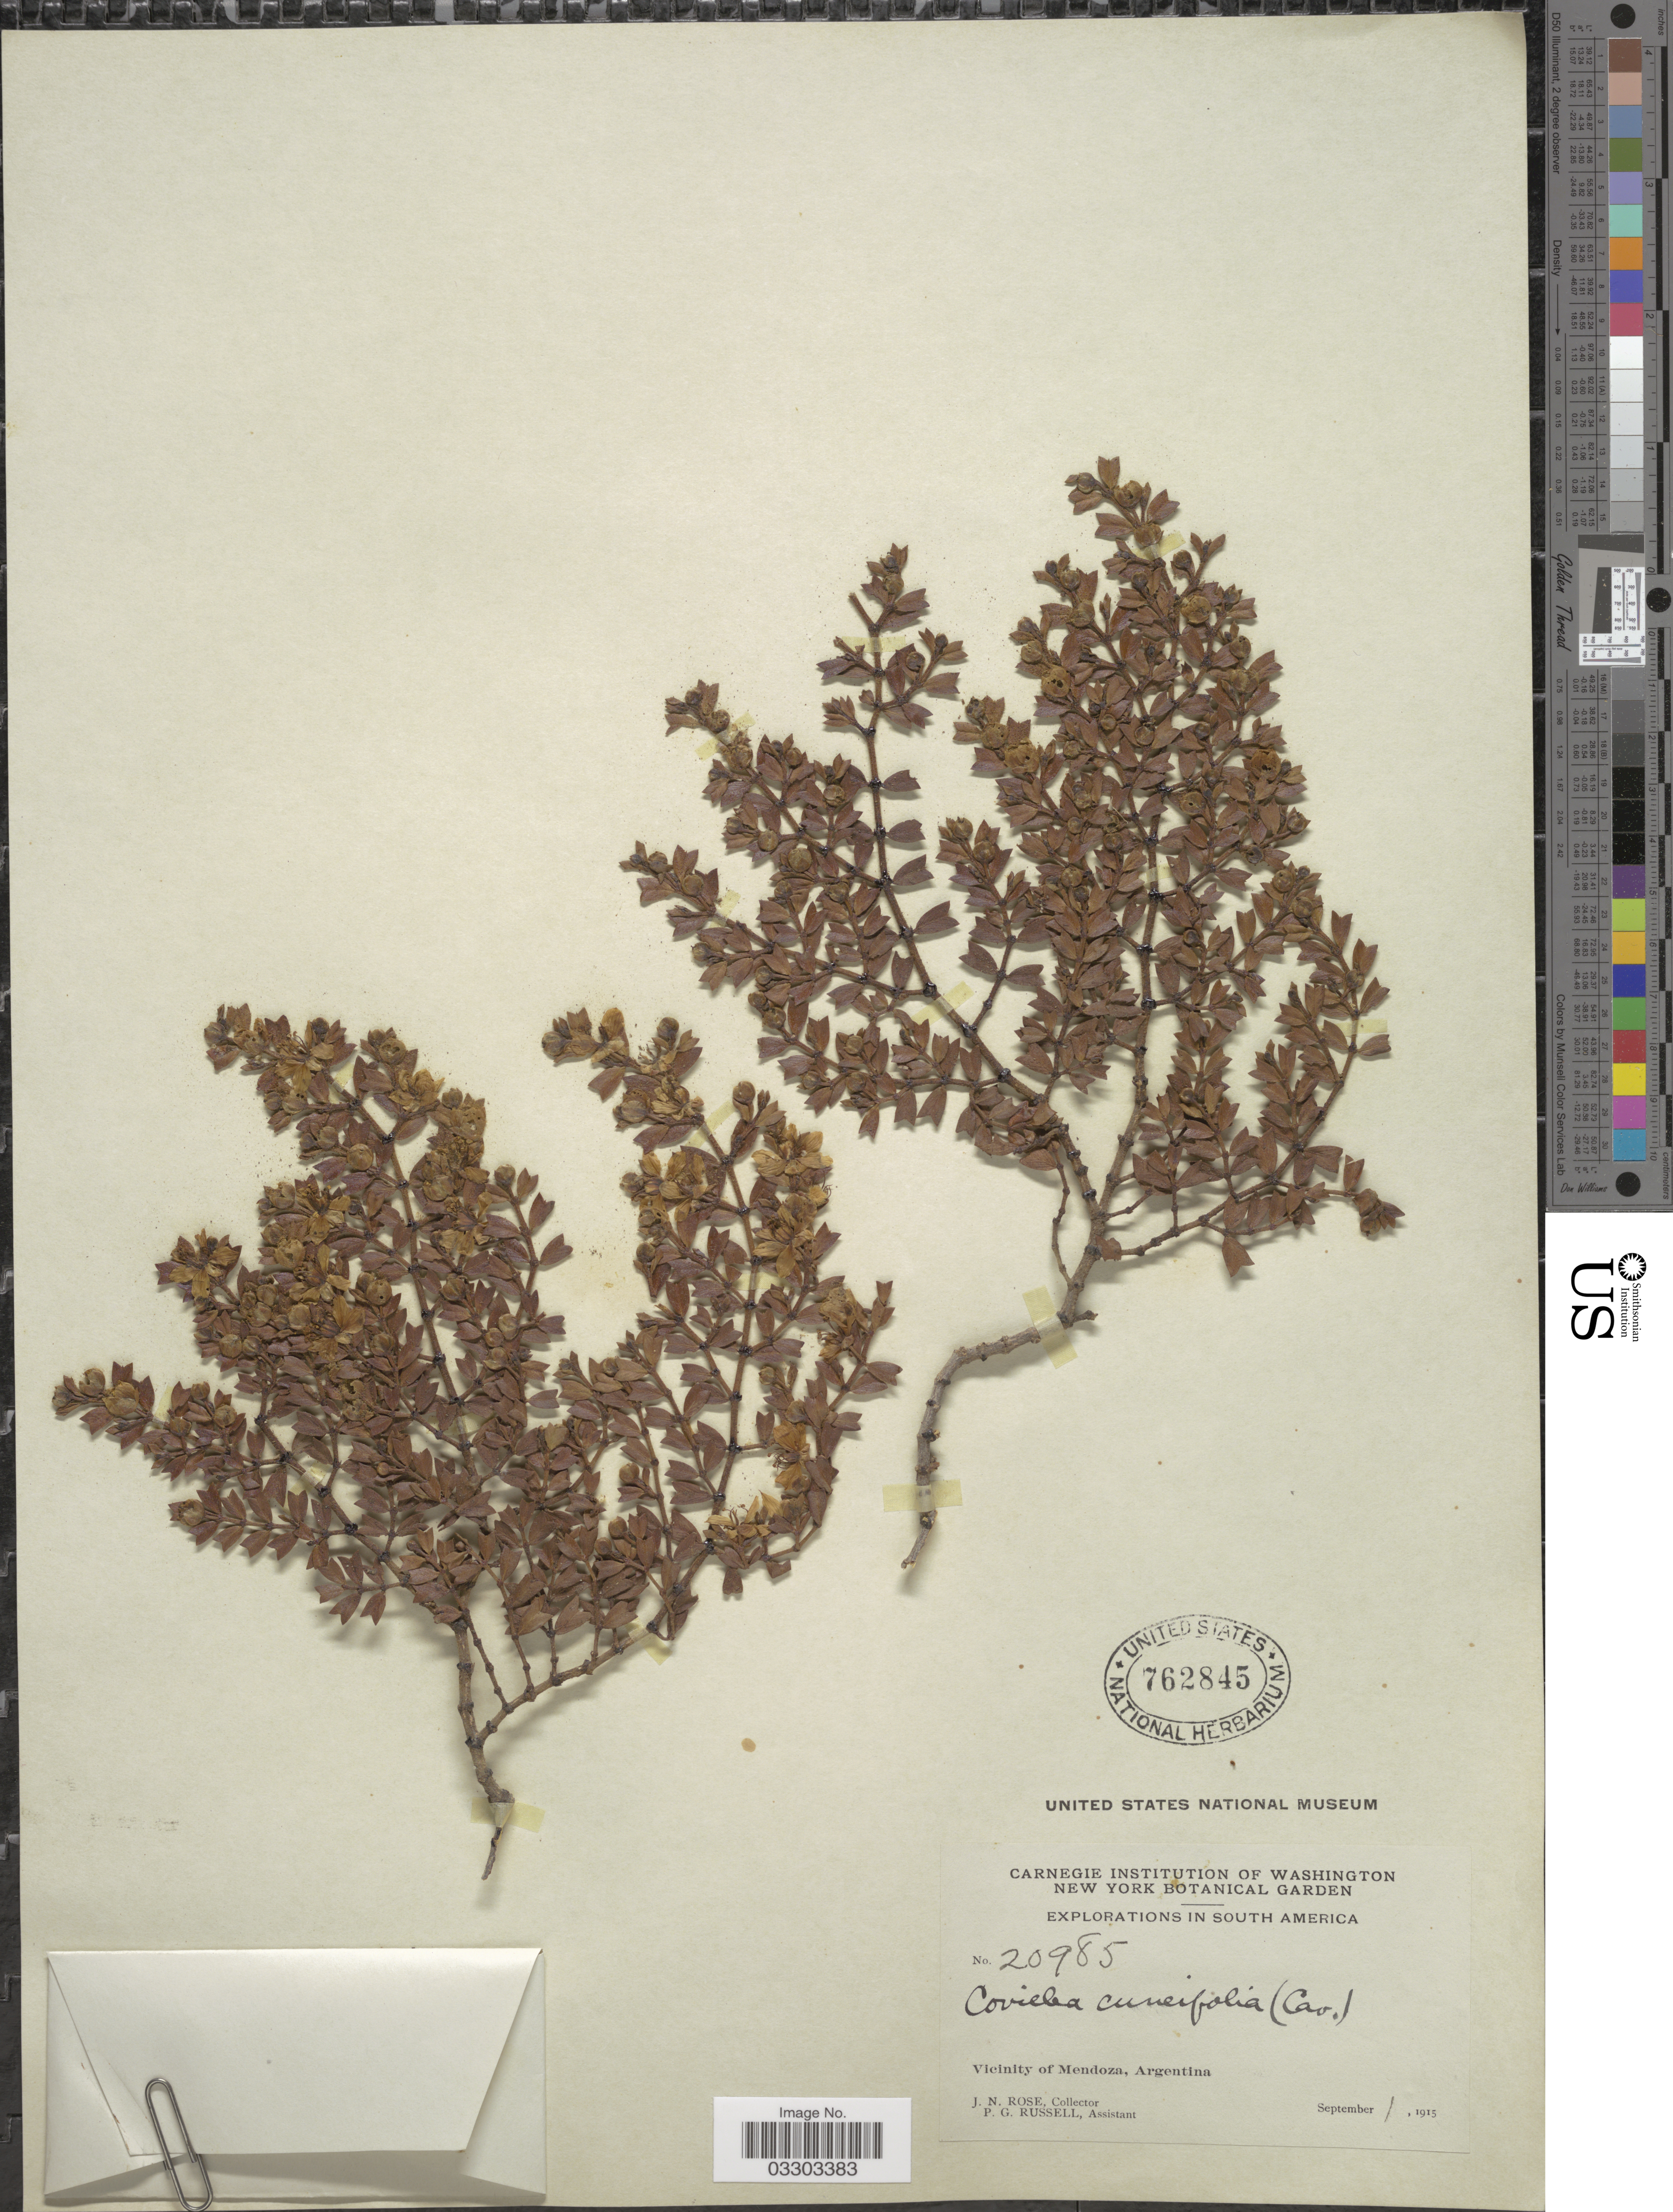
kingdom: Plantae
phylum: Tracheophyta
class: Magnoliopsida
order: Zygophyllales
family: Zygophyllaceae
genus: Larrea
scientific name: Larrea cuneifolia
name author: Cav.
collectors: J. S. Rose & P. G. Russell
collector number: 20985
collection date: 1915-09-01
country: Argentina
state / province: Mendoza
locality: Vicinity of Mendoza.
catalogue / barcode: US 762845